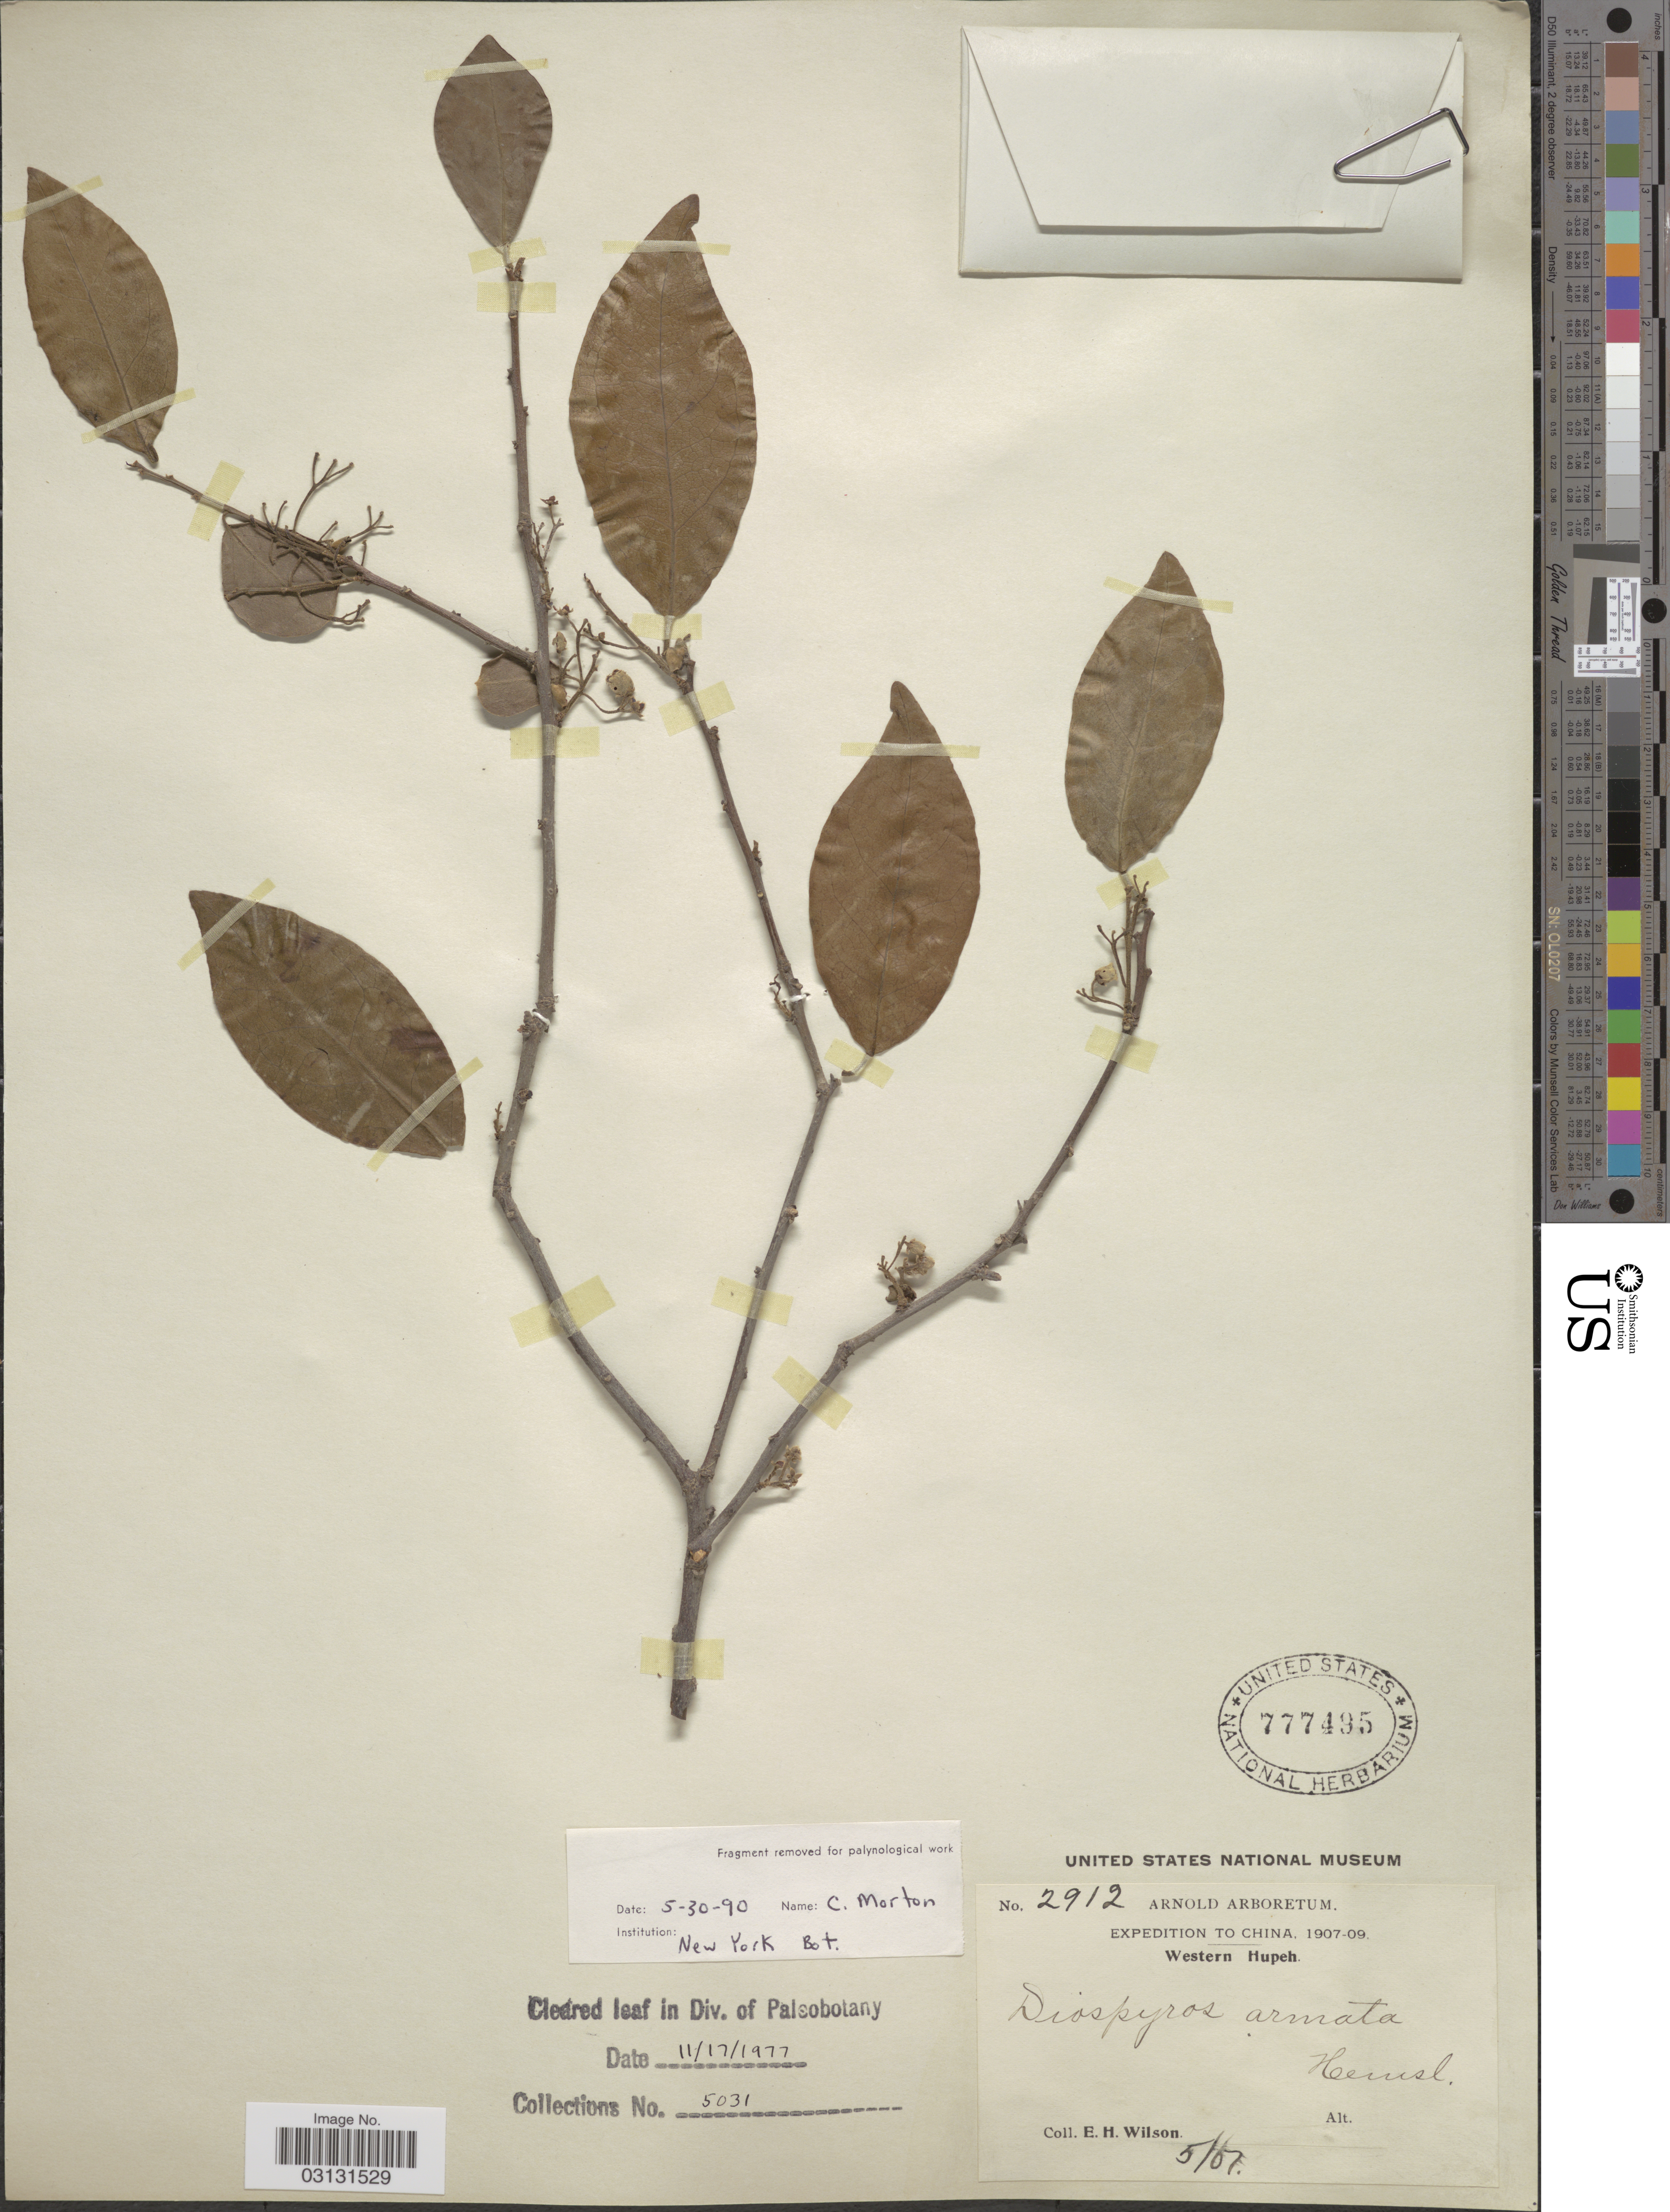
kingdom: Plantae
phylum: Tracheophyta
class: Magnoliopsida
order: Ericales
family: Ebenaceae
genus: Diospyros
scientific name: Diospyros armata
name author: Hemsl.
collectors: E. Wilson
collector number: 2912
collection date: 1907-05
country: China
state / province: Hubei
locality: Western Hupeh.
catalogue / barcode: US 777495